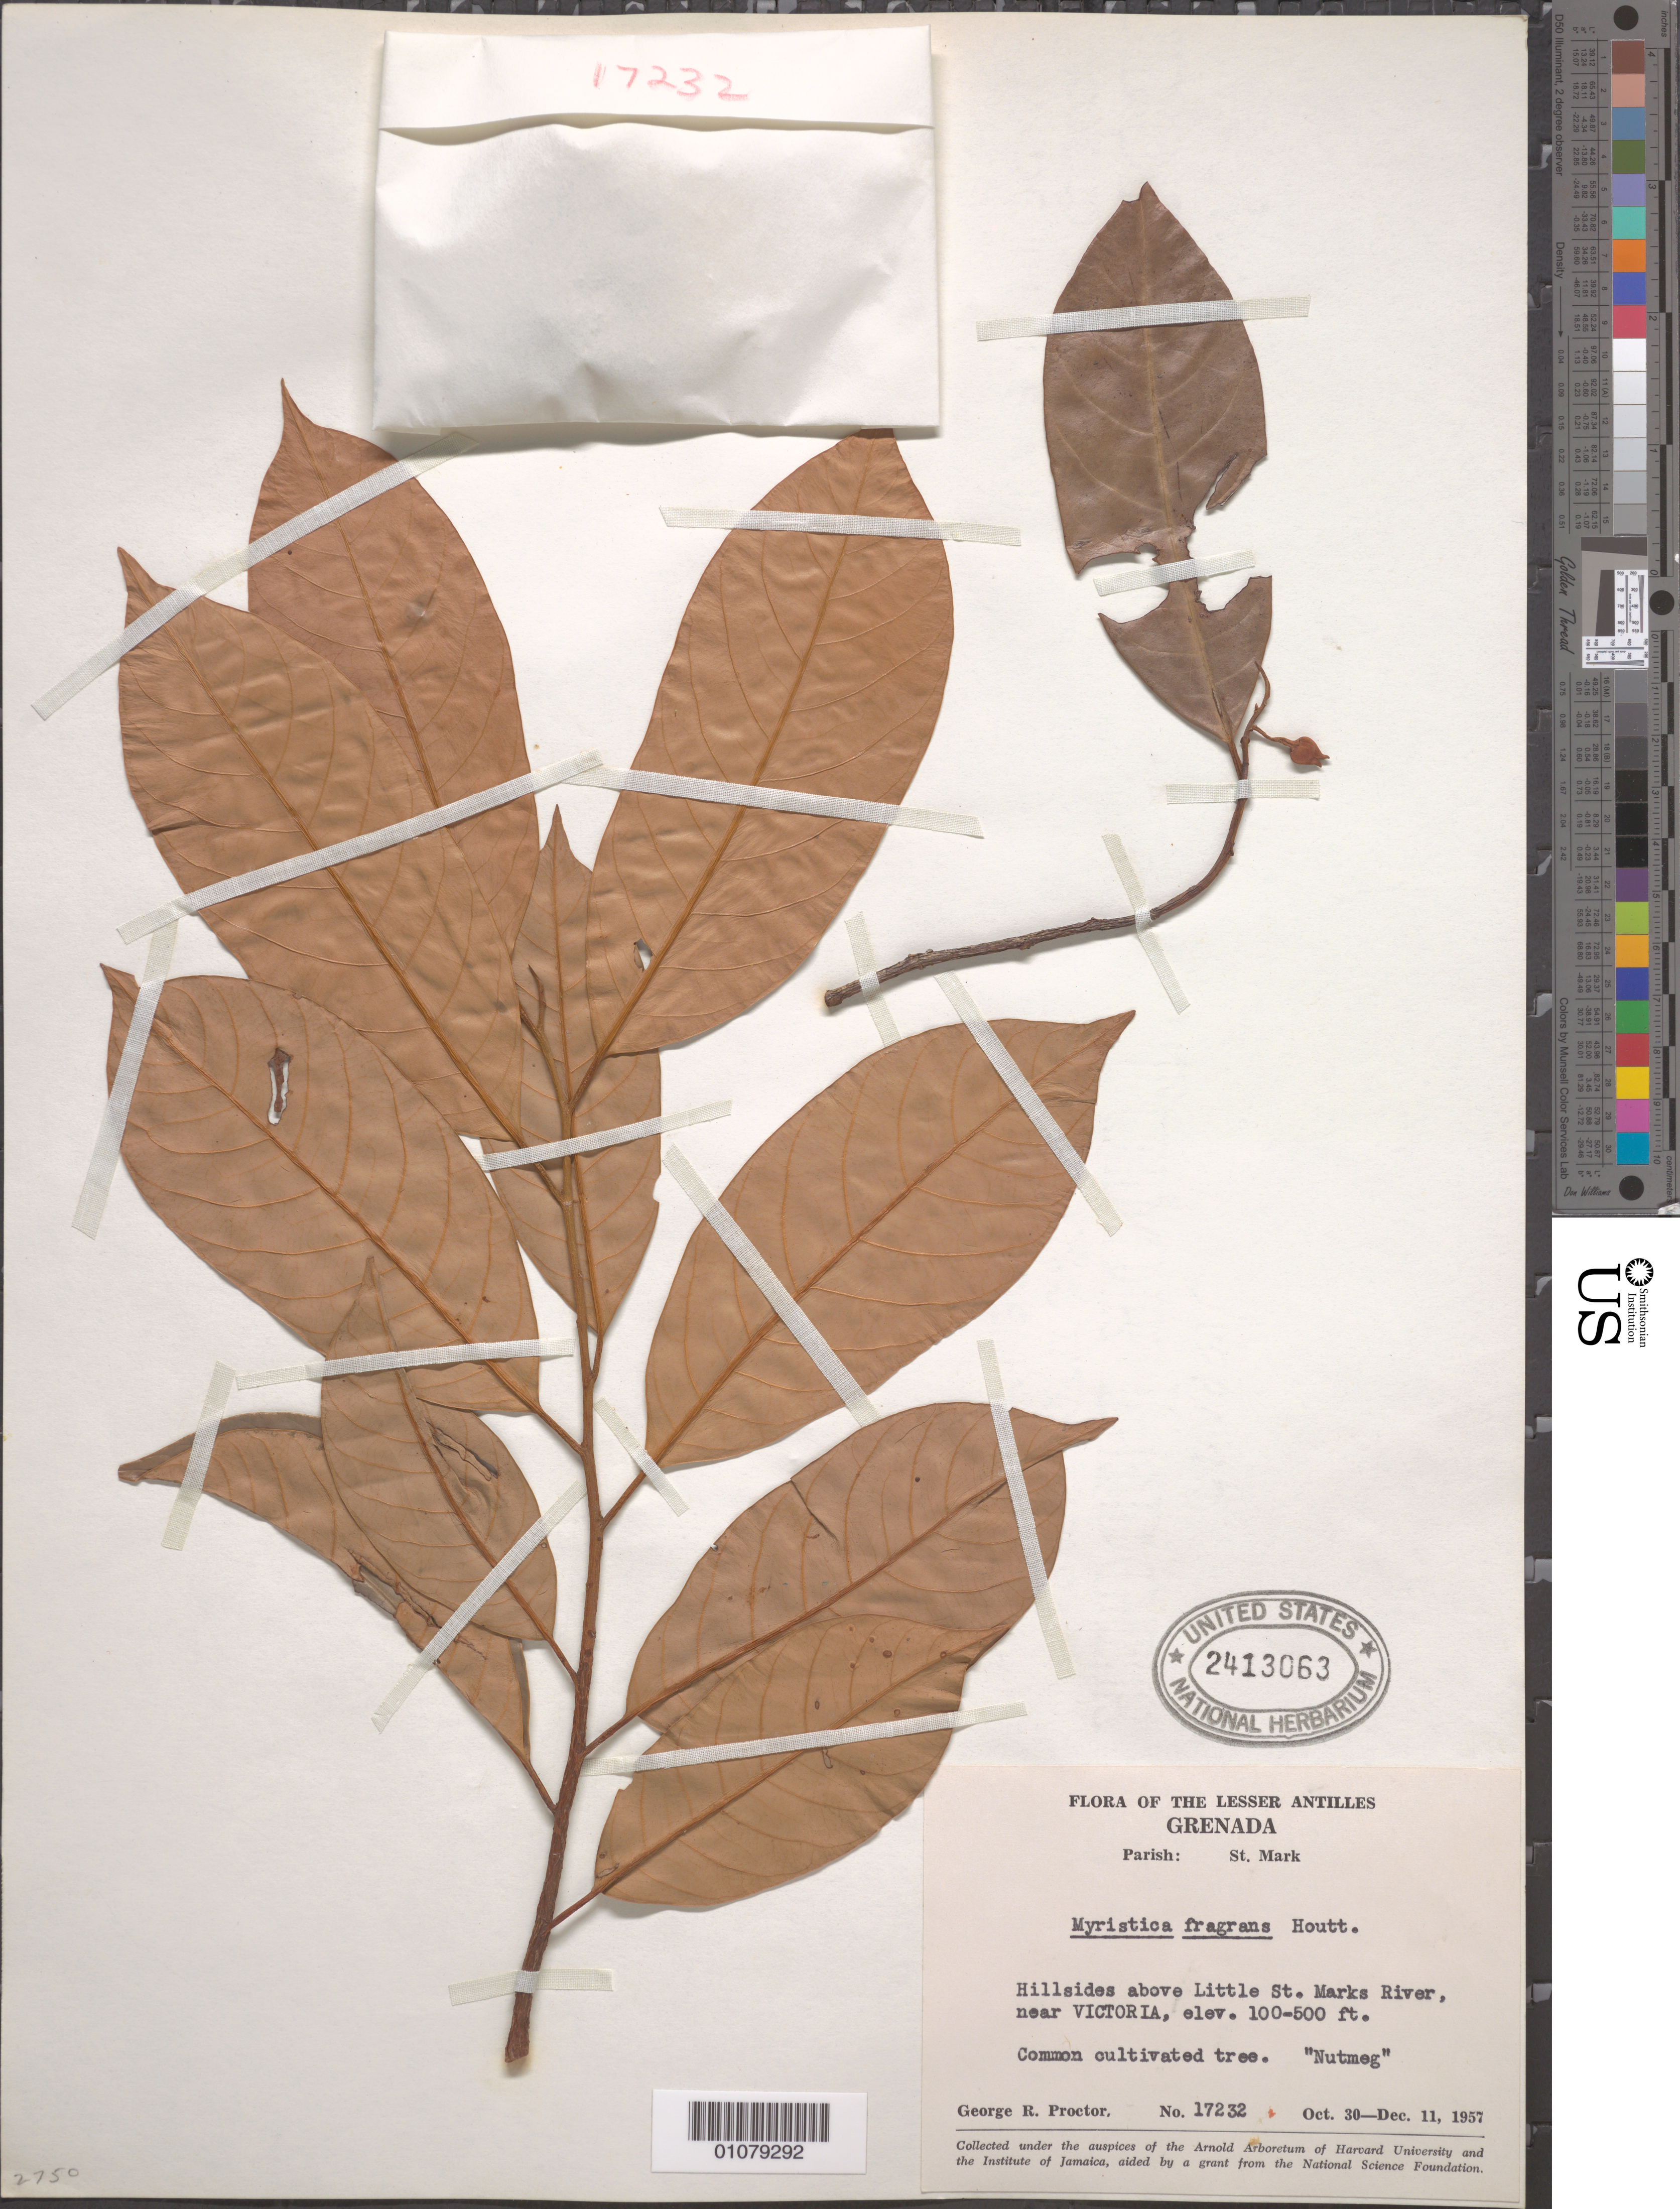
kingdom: Plantae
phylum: Tracheophyta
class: Magnoliopsida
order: Magnoliales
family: Myristicaceae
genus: Myristica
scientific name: Myristica fragrans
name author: Houtt.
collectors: G. R. Proctor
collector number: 17232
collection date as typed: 30 Oct 1957 to 11 Dec 1957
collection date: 1957-10-30/1957-12-11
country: Grenada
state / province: Saint Mark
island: Grenada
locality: Hillsides above Little St. Marks River, near Victoria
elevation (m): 30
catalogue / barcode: US 2413063